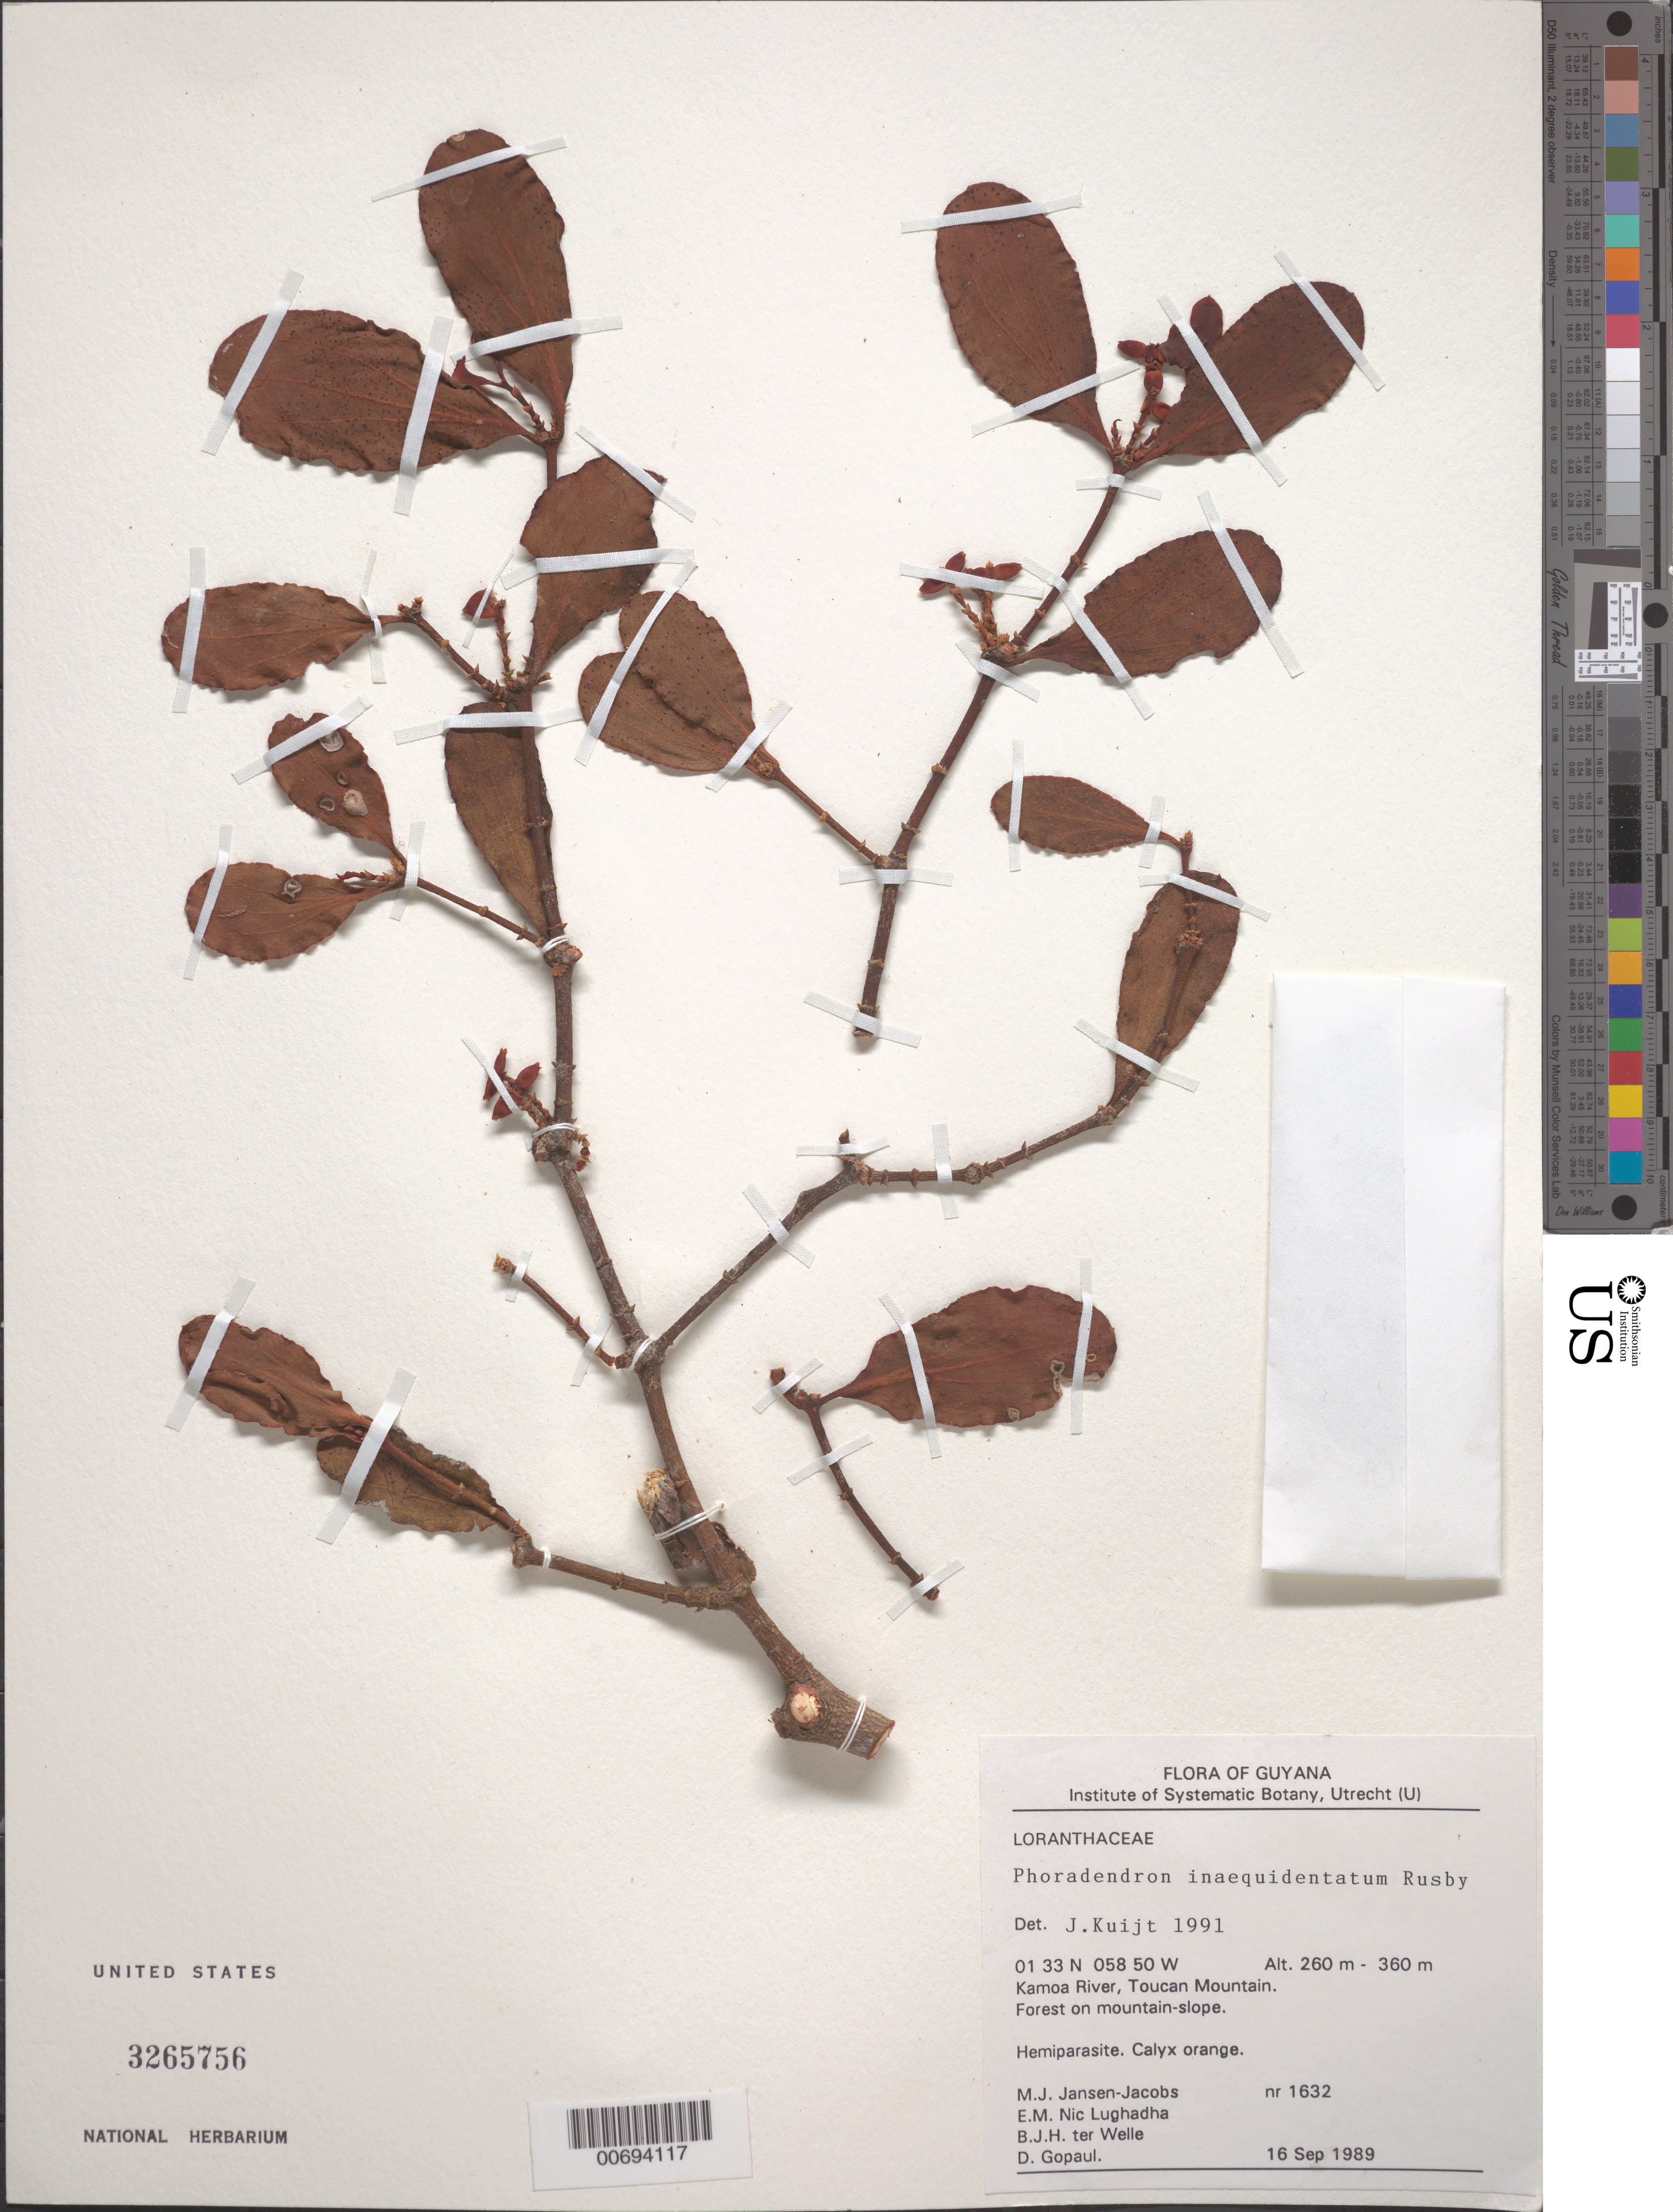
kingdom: Plantae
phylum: Tracheophyta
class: Magnoliopsida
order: Santalales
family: Viscaceae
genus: Phoradendron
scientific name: Phoradendron inaequidentatum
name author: Rusby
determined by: Kuijt, Job, (CANADA)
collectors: M. J. Jansen-Jacobs, E. Nic Lughadha, B. Welle & D. Gopaul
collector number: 1632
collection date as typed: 16-Sep-89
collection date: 1989-09-16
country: Guyana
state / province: U. Takutu-U. Essequibo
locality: Toucan Mountain, Kamoa River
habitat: Forest on mountain slope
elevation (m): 260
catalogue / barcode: US 3265756